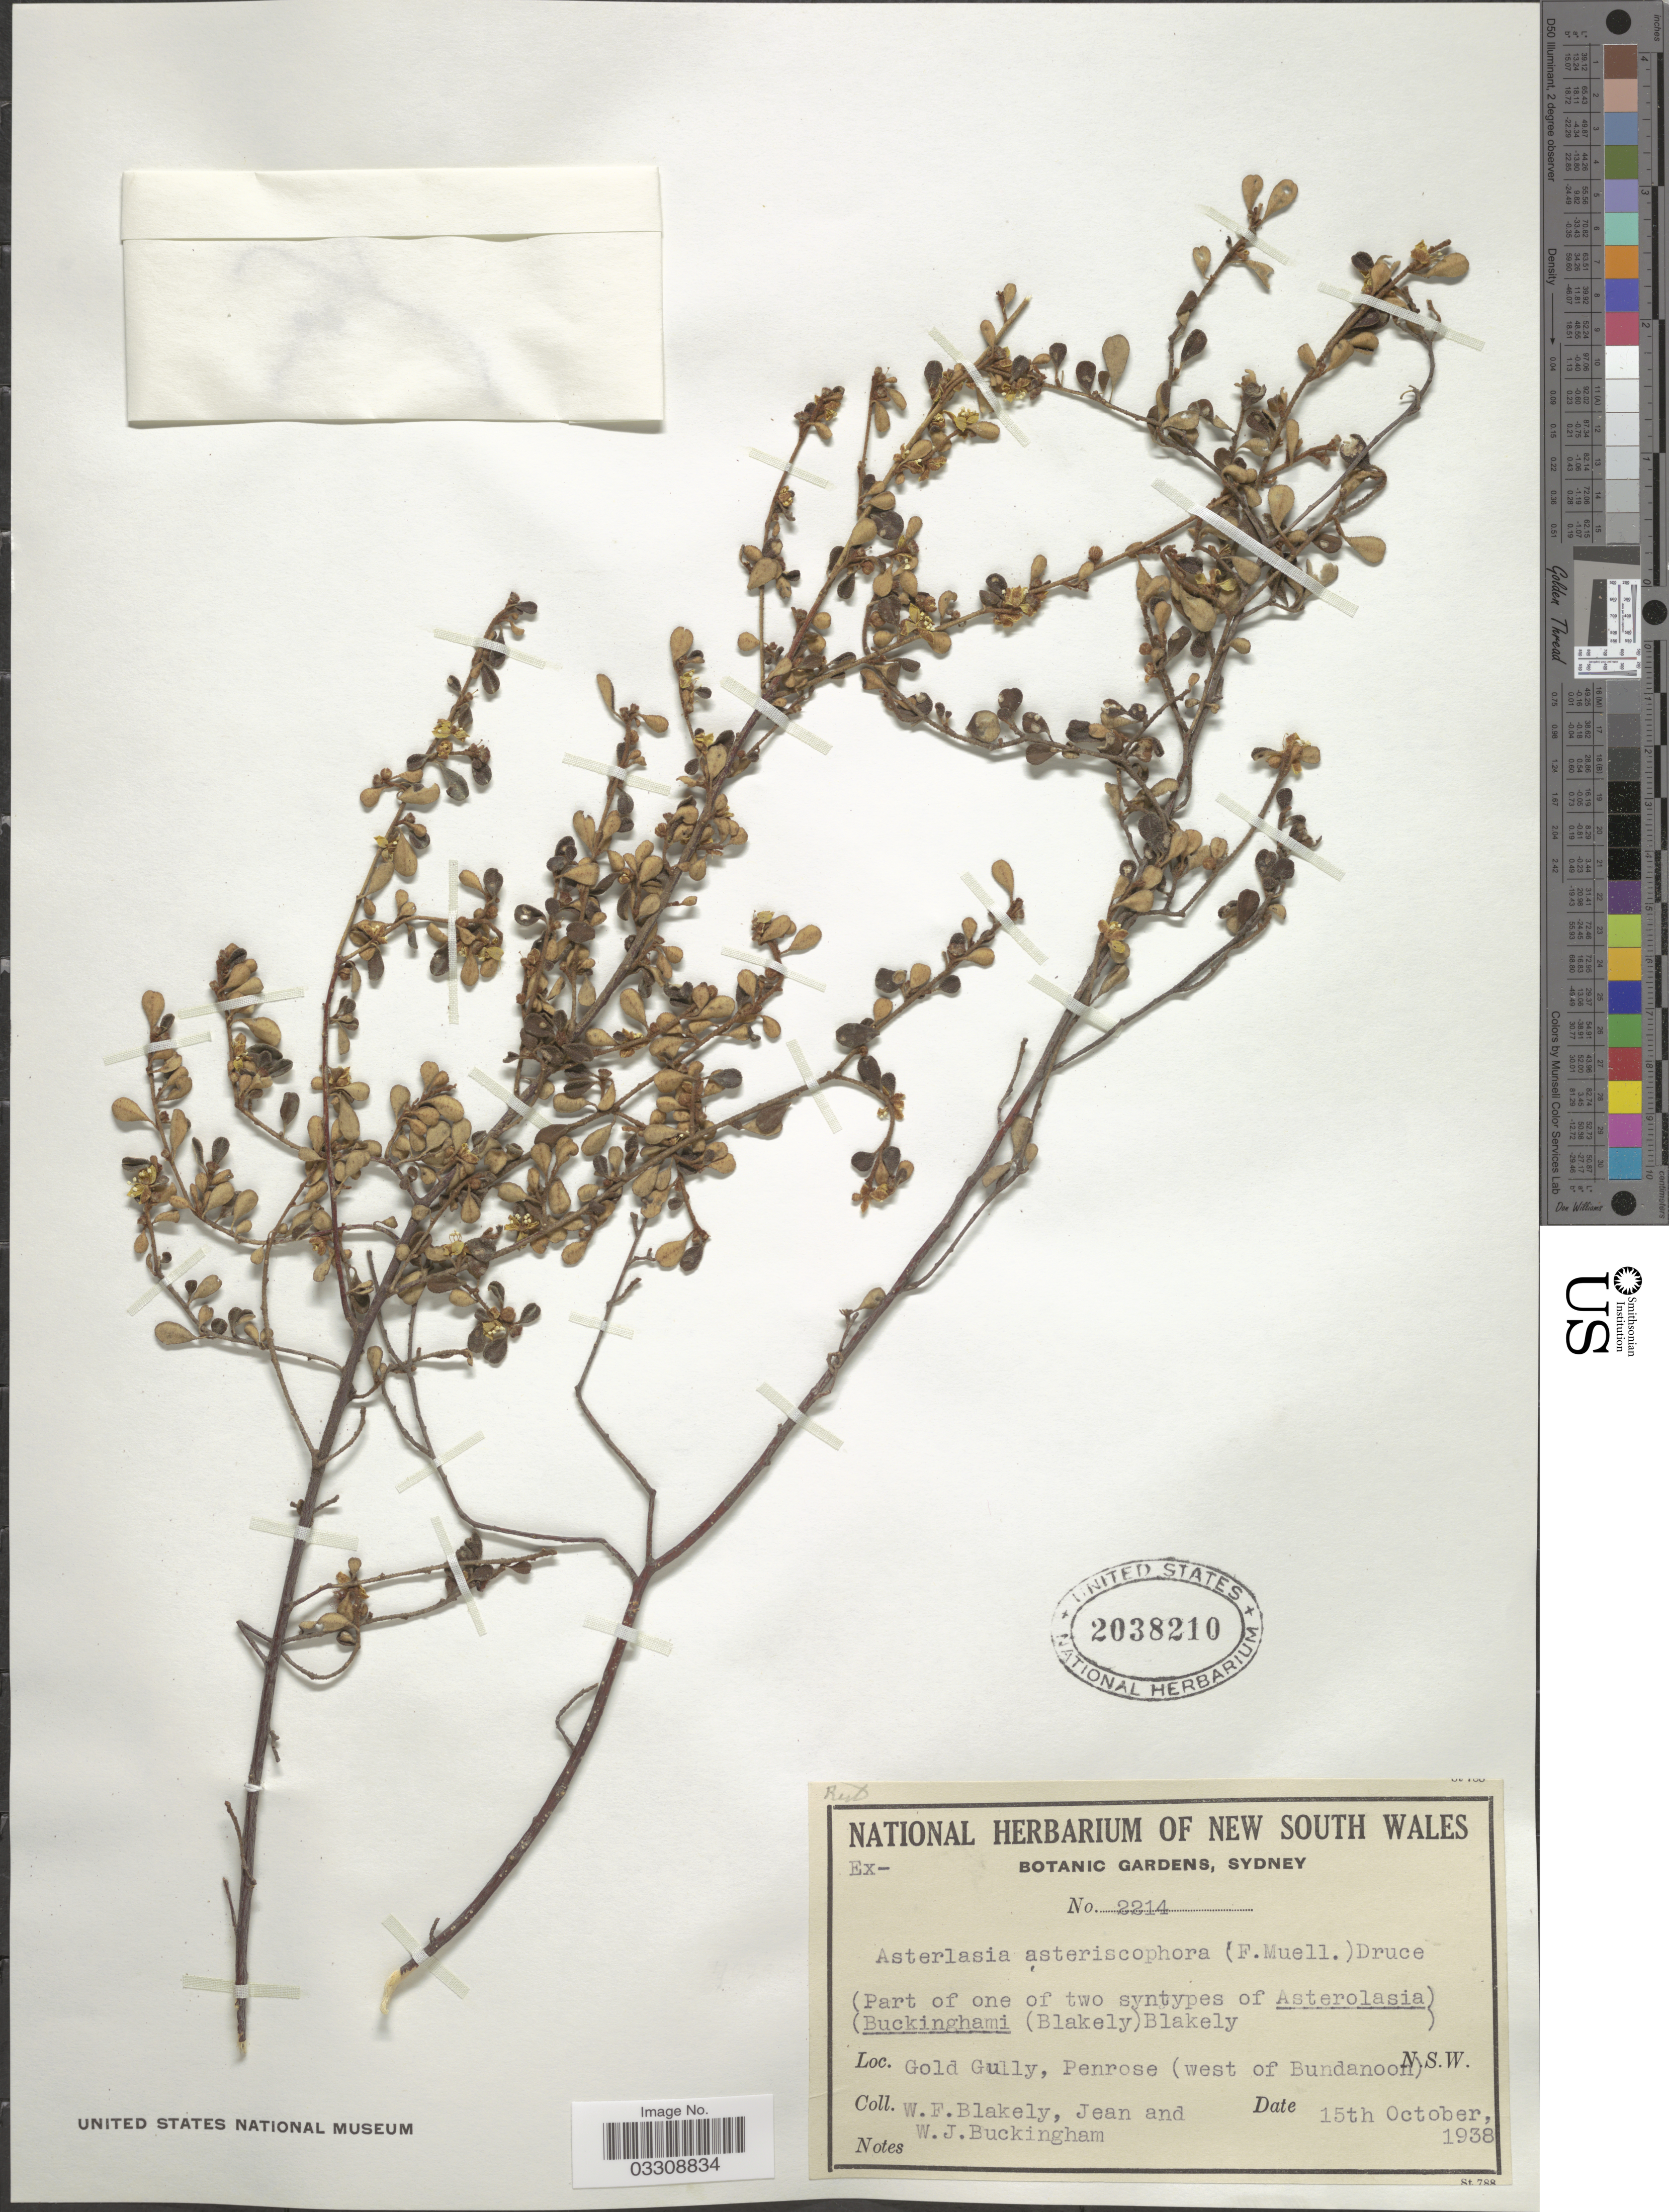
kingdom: Plantae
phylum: Tracheophyta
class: Magnoliopsida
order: Sapindales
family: Rutaceae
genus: Asterolasia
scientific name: Asterolasia asteriscophora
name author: (F. Muell.) Druce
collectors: W. Blakely, J. Buckingham & W. Buckingham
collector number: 2214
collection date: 1938-10-15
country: Australia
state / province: New South Wales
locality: Gold Gully, Penrose (west of Bundanoon).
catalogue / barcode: US 2038210